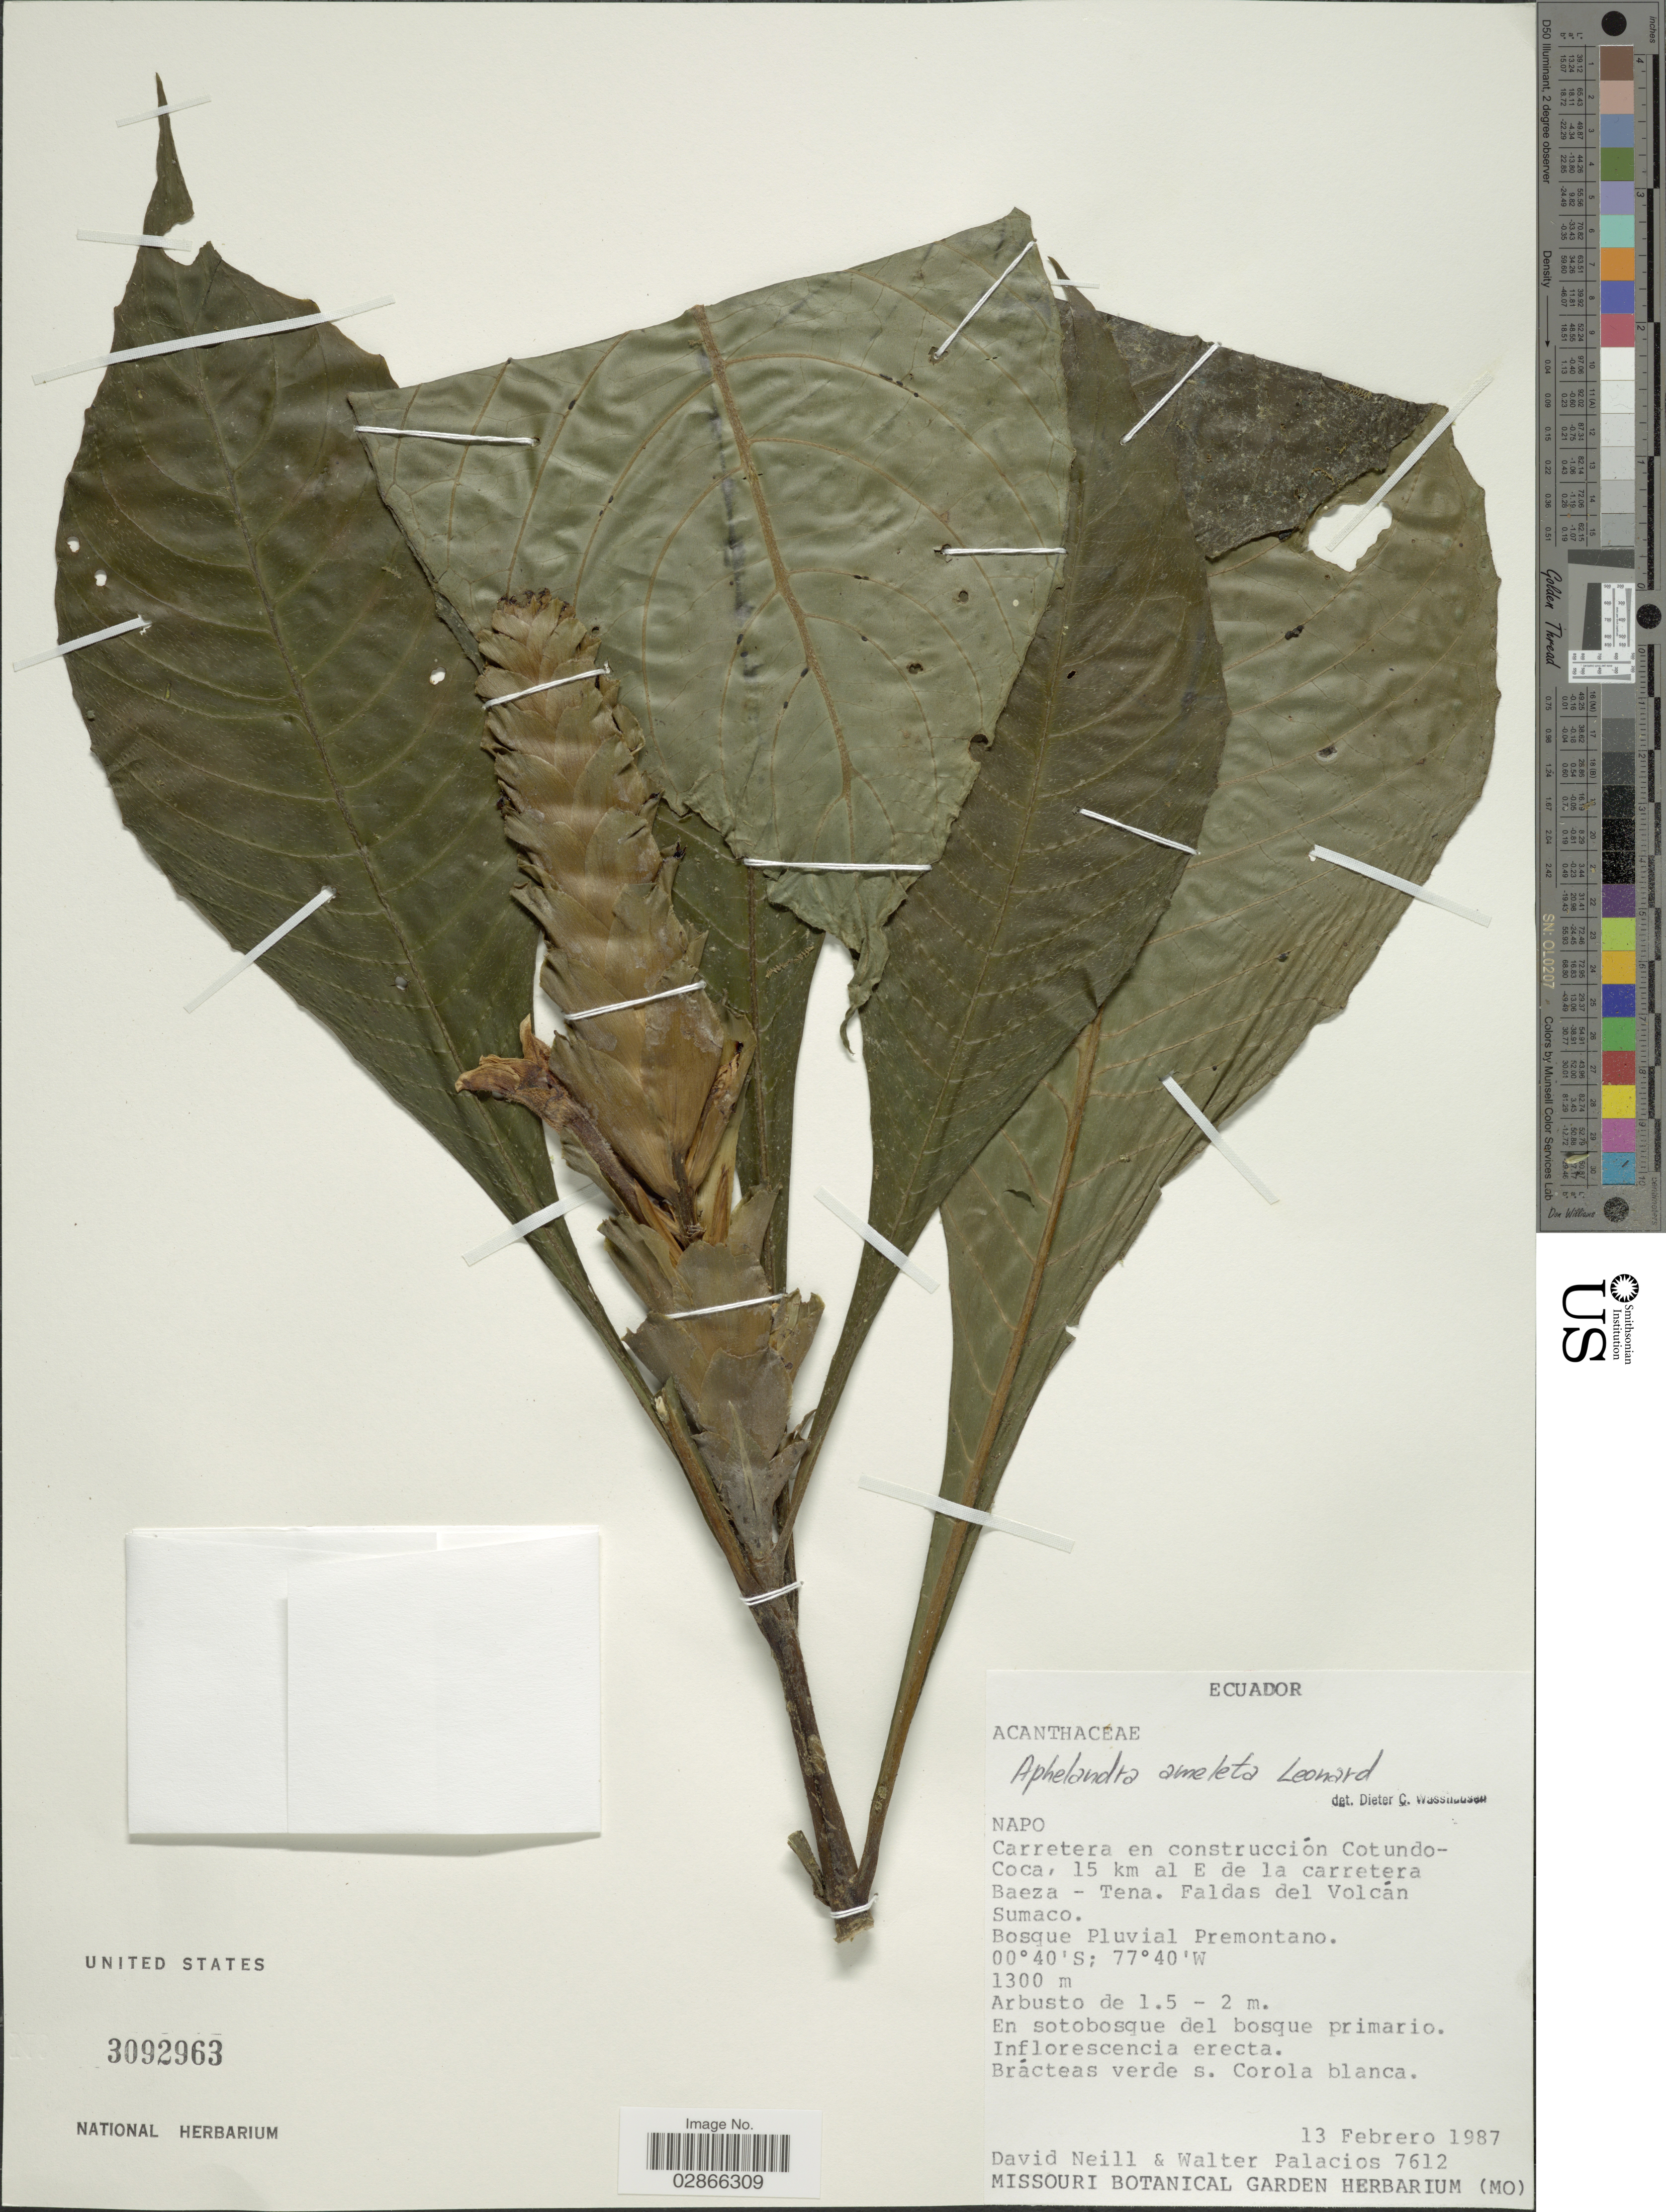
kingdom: Plantae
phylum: Tracheophyta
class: Magnoliopsida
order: Lamiales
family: Acanthaceae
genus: Aphelandra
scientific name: Aphelandra ameleta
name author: Leonard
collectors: D. A. Neill & W. Palacios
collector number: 7612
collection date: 1987-02-13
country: Ecuador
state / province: Napo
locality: Carretera en construcción Cotundo-Coca, 15 km al E de la carretera Baeza-Tena. Faldas del Volcán Sumaco.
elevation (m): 1300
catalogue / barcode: US 3092963